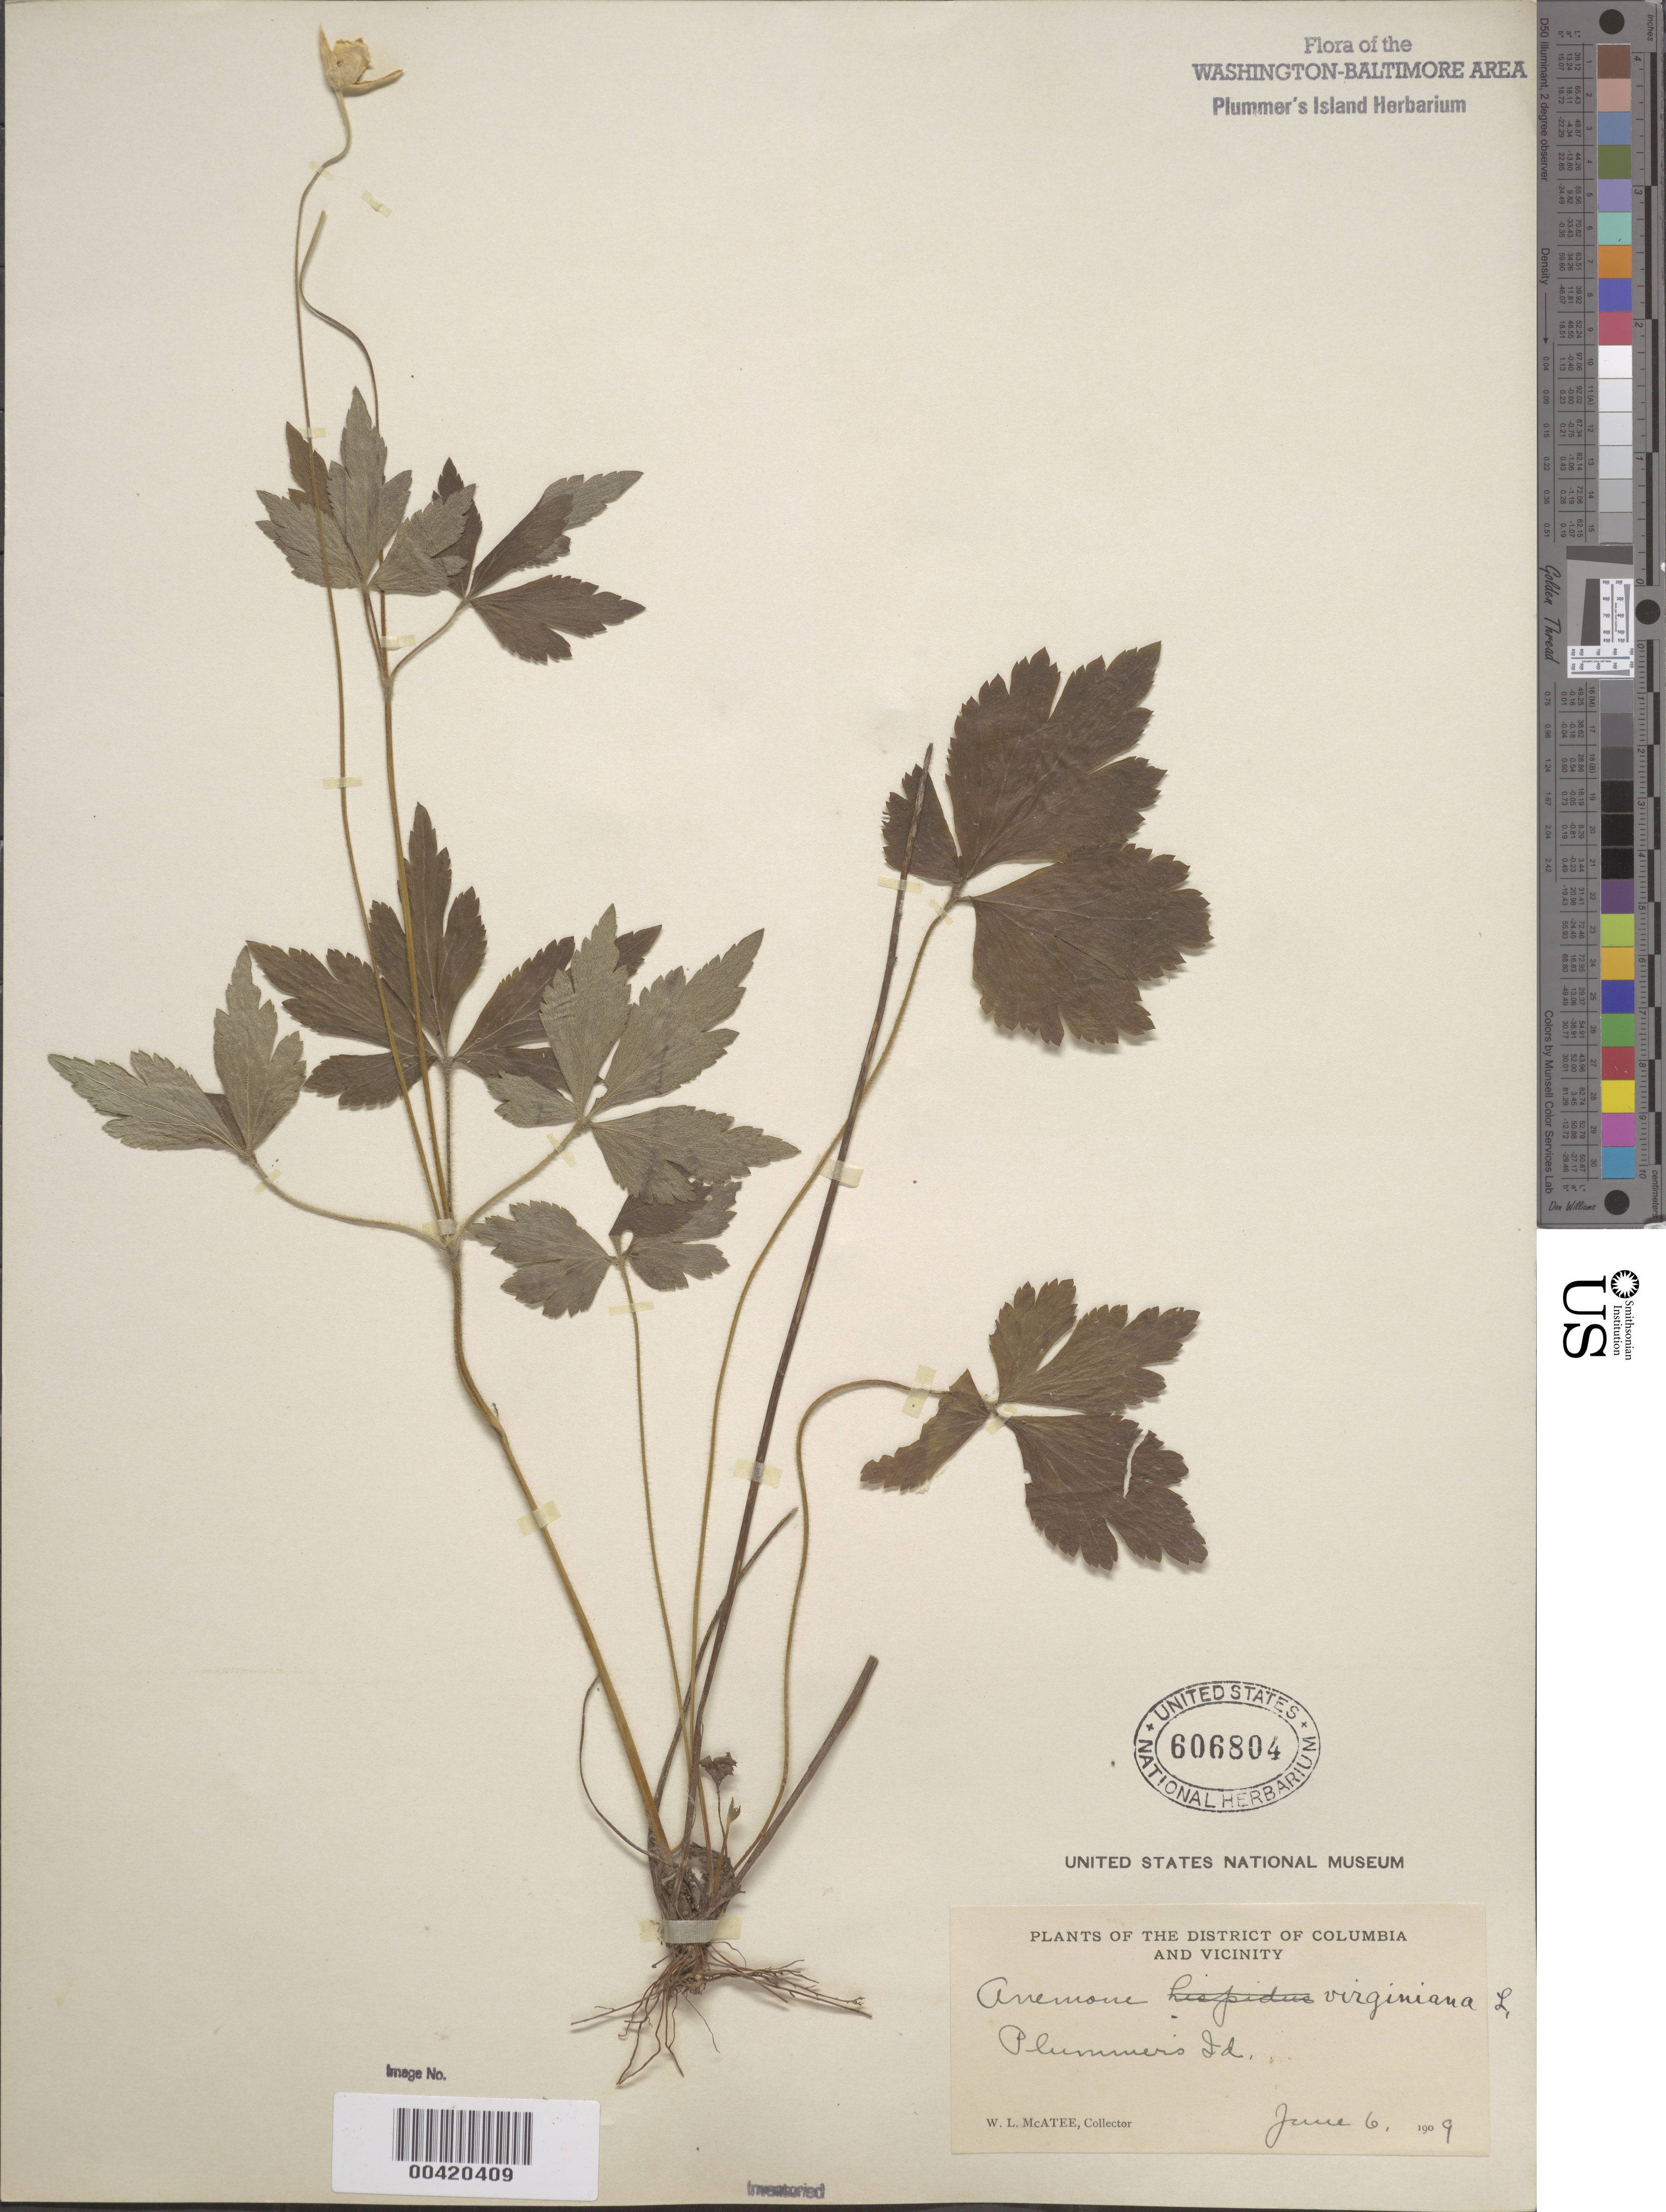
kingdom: Plantae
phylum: Tracheophyta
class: Magnoliopsida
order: Ranunculales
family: Ranunculaceae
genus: Anemone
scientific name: Anemone virginiana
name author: L.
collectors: W. McAtee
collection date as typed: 06 Jun 1909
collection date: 1909-06-06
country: United States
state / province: Maryland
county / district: Montgomery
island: Plummers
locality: Plummer's Island C. & O. Canal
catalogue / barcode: US 606804